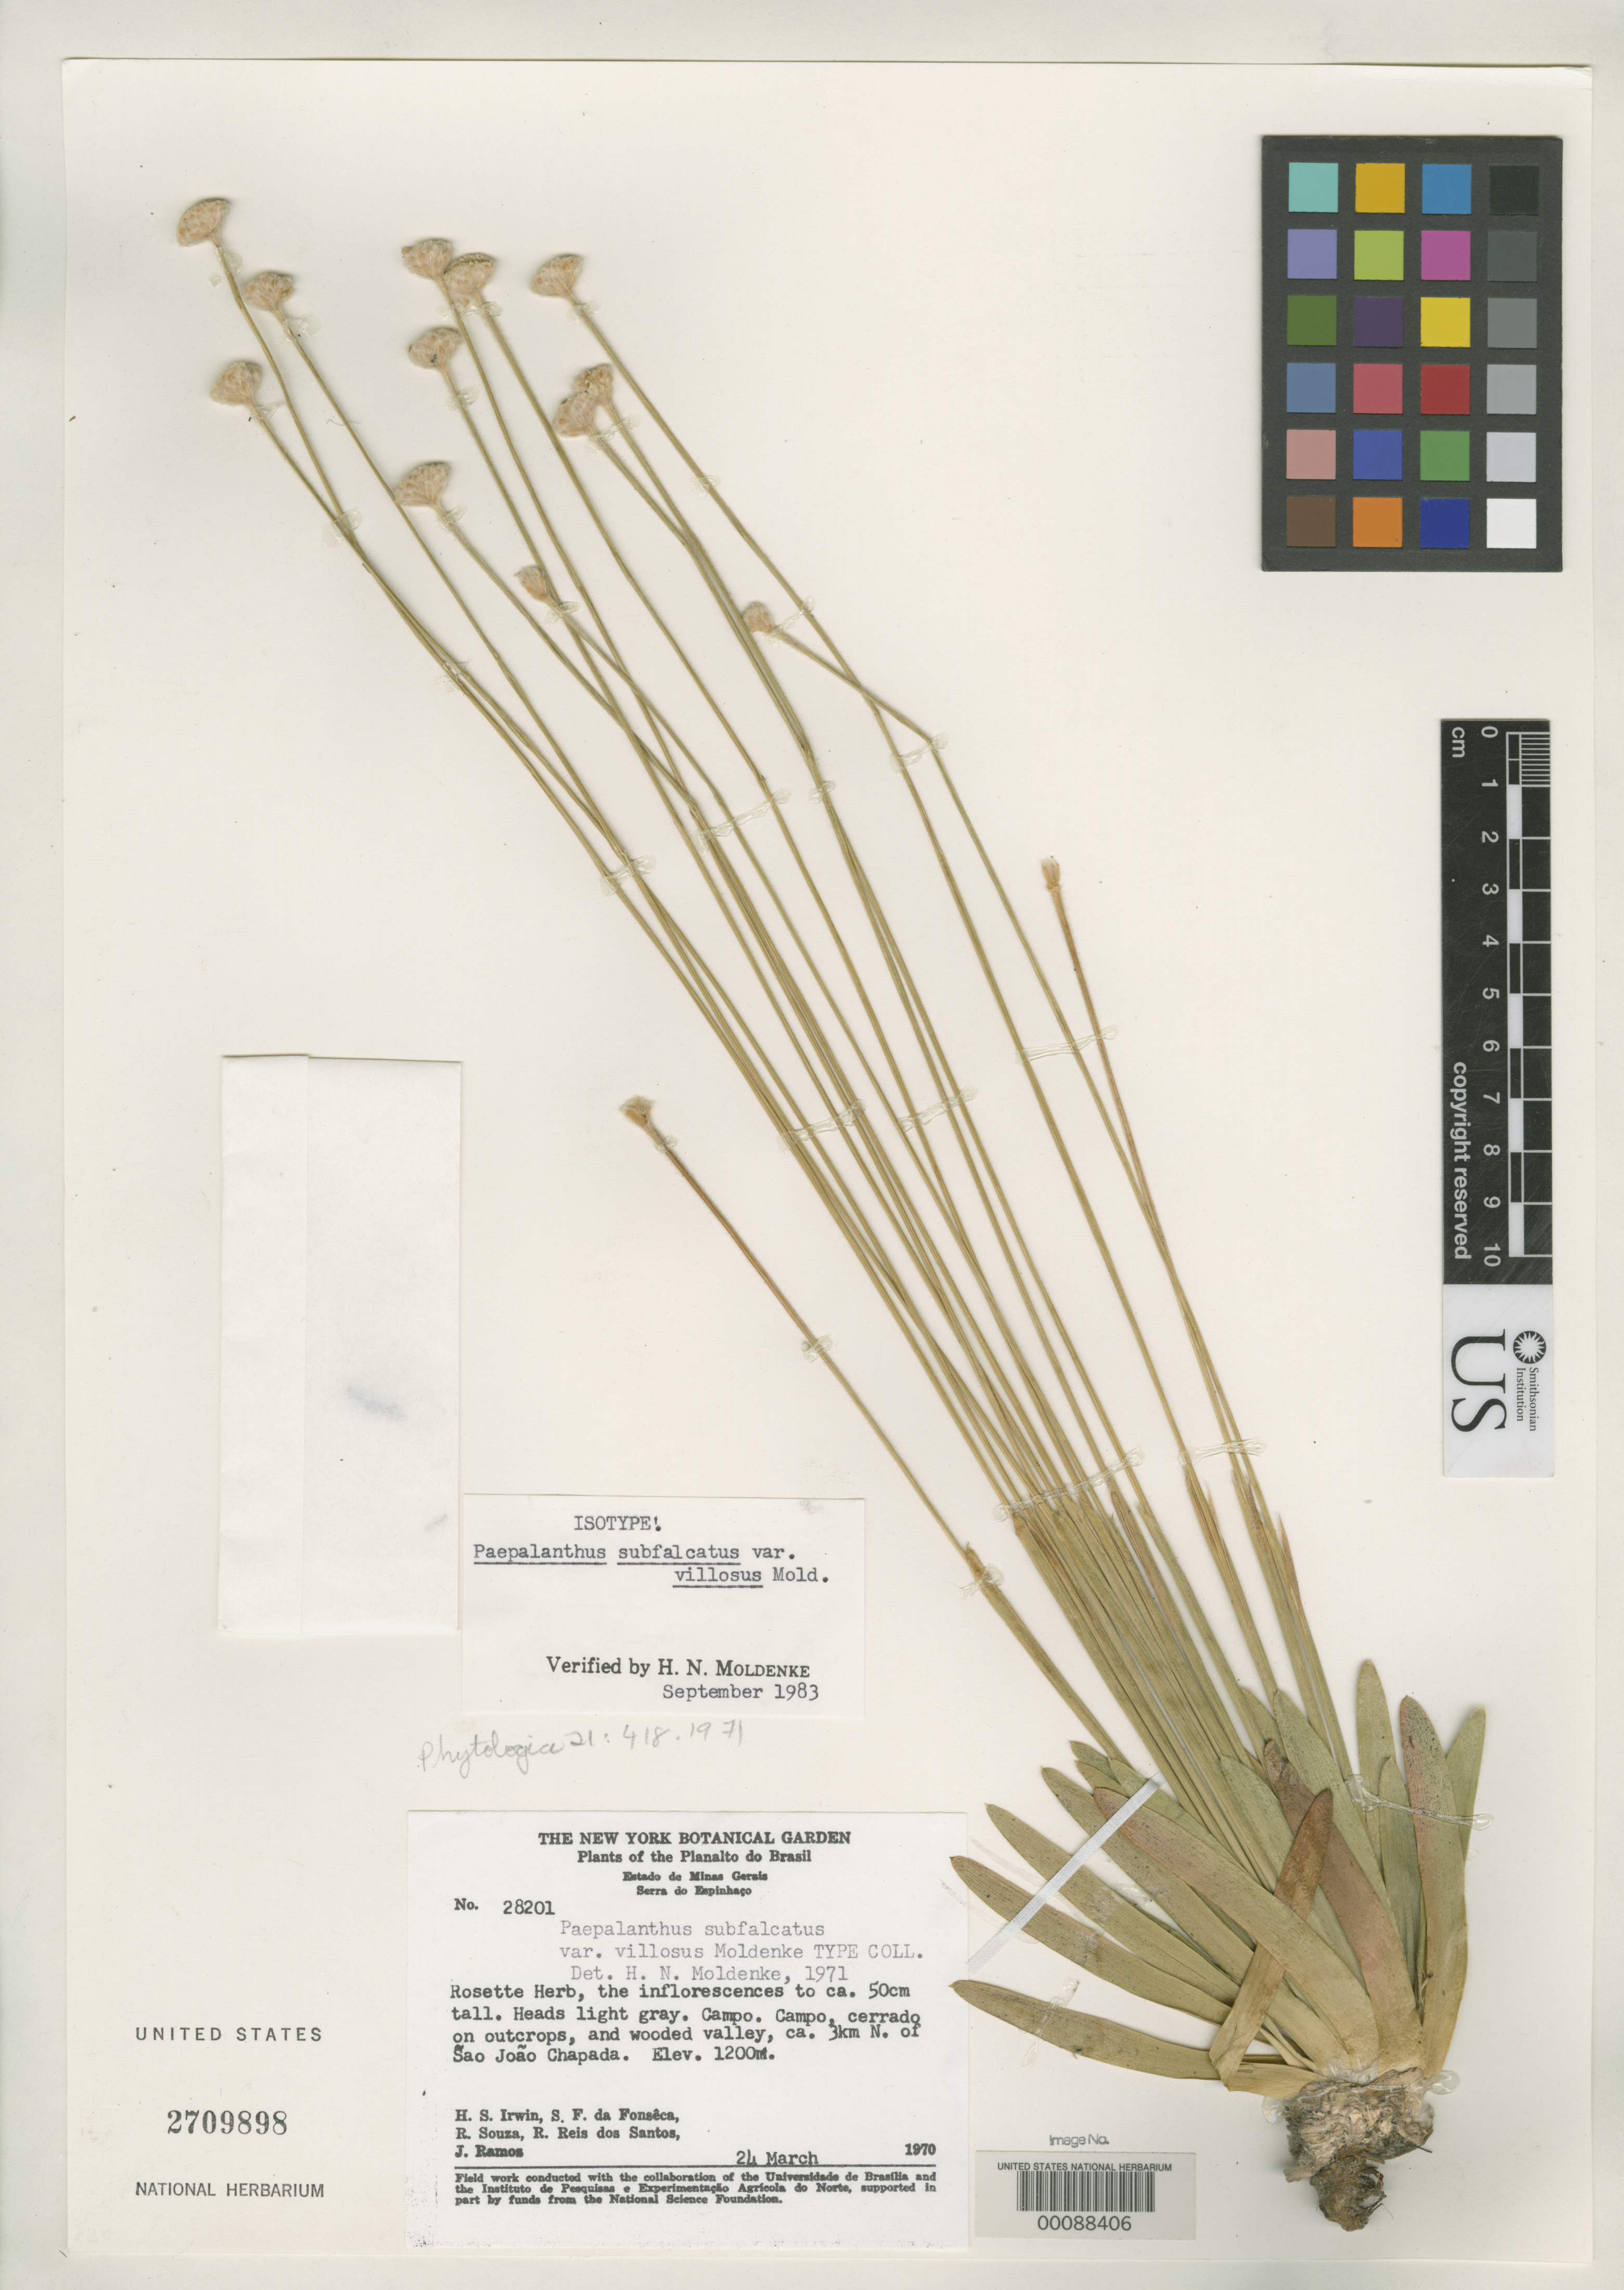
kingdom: Plantae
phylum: Tracheophyta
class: Liliopsida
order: Poales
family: Eriocaulaceae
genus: Paepalanthus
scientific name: Paepalanthus subfalcatus var. villosus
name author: Moldenke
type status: Isotype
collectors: H. Irwin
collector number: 28201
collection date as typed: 24 Mar 1970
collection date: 1970-03-24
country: Brazil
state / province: Minas Gerais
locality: Serra Doespinhaco.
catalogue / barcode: US 2709898